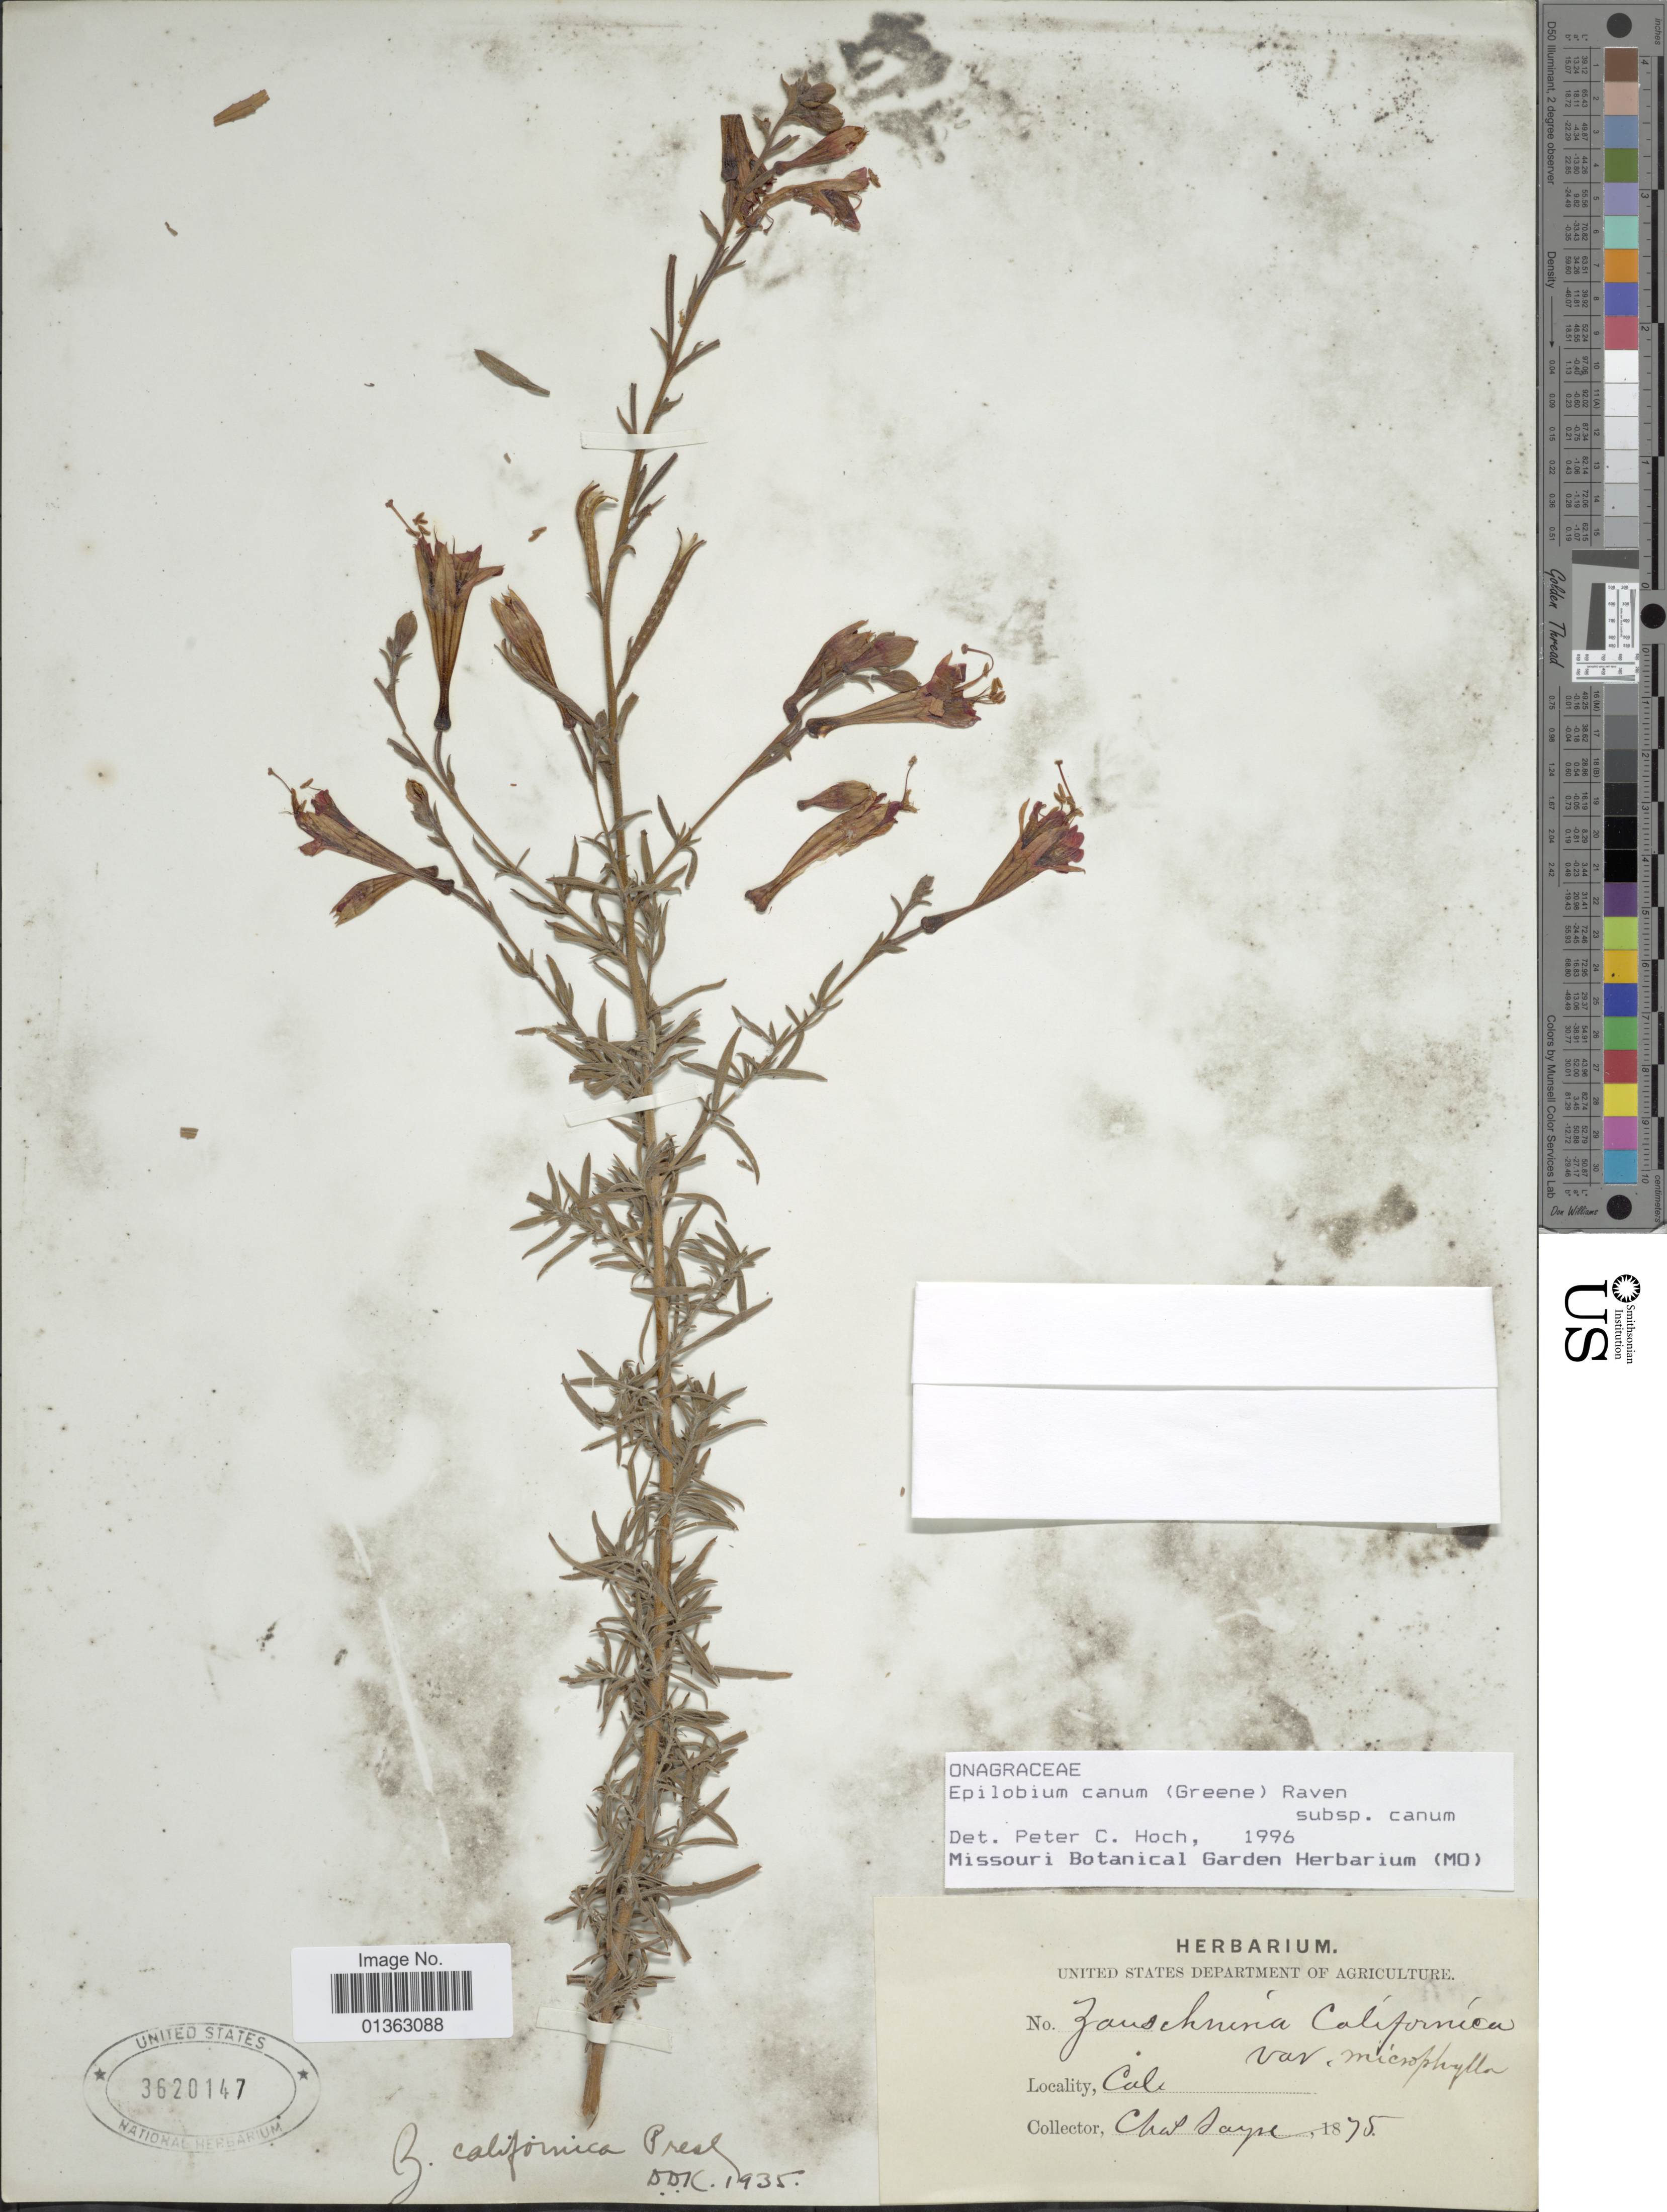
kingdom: Plantae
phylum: Tracheophyta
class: Magnoliopsida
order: Myrtales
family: Onagraceae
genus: Epilobium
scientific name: Epilobium canum subsp. canum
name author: (Greene) P.H. Raven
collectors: C. Sayre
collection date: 1875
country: United States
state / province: California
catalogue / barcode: US 3620147